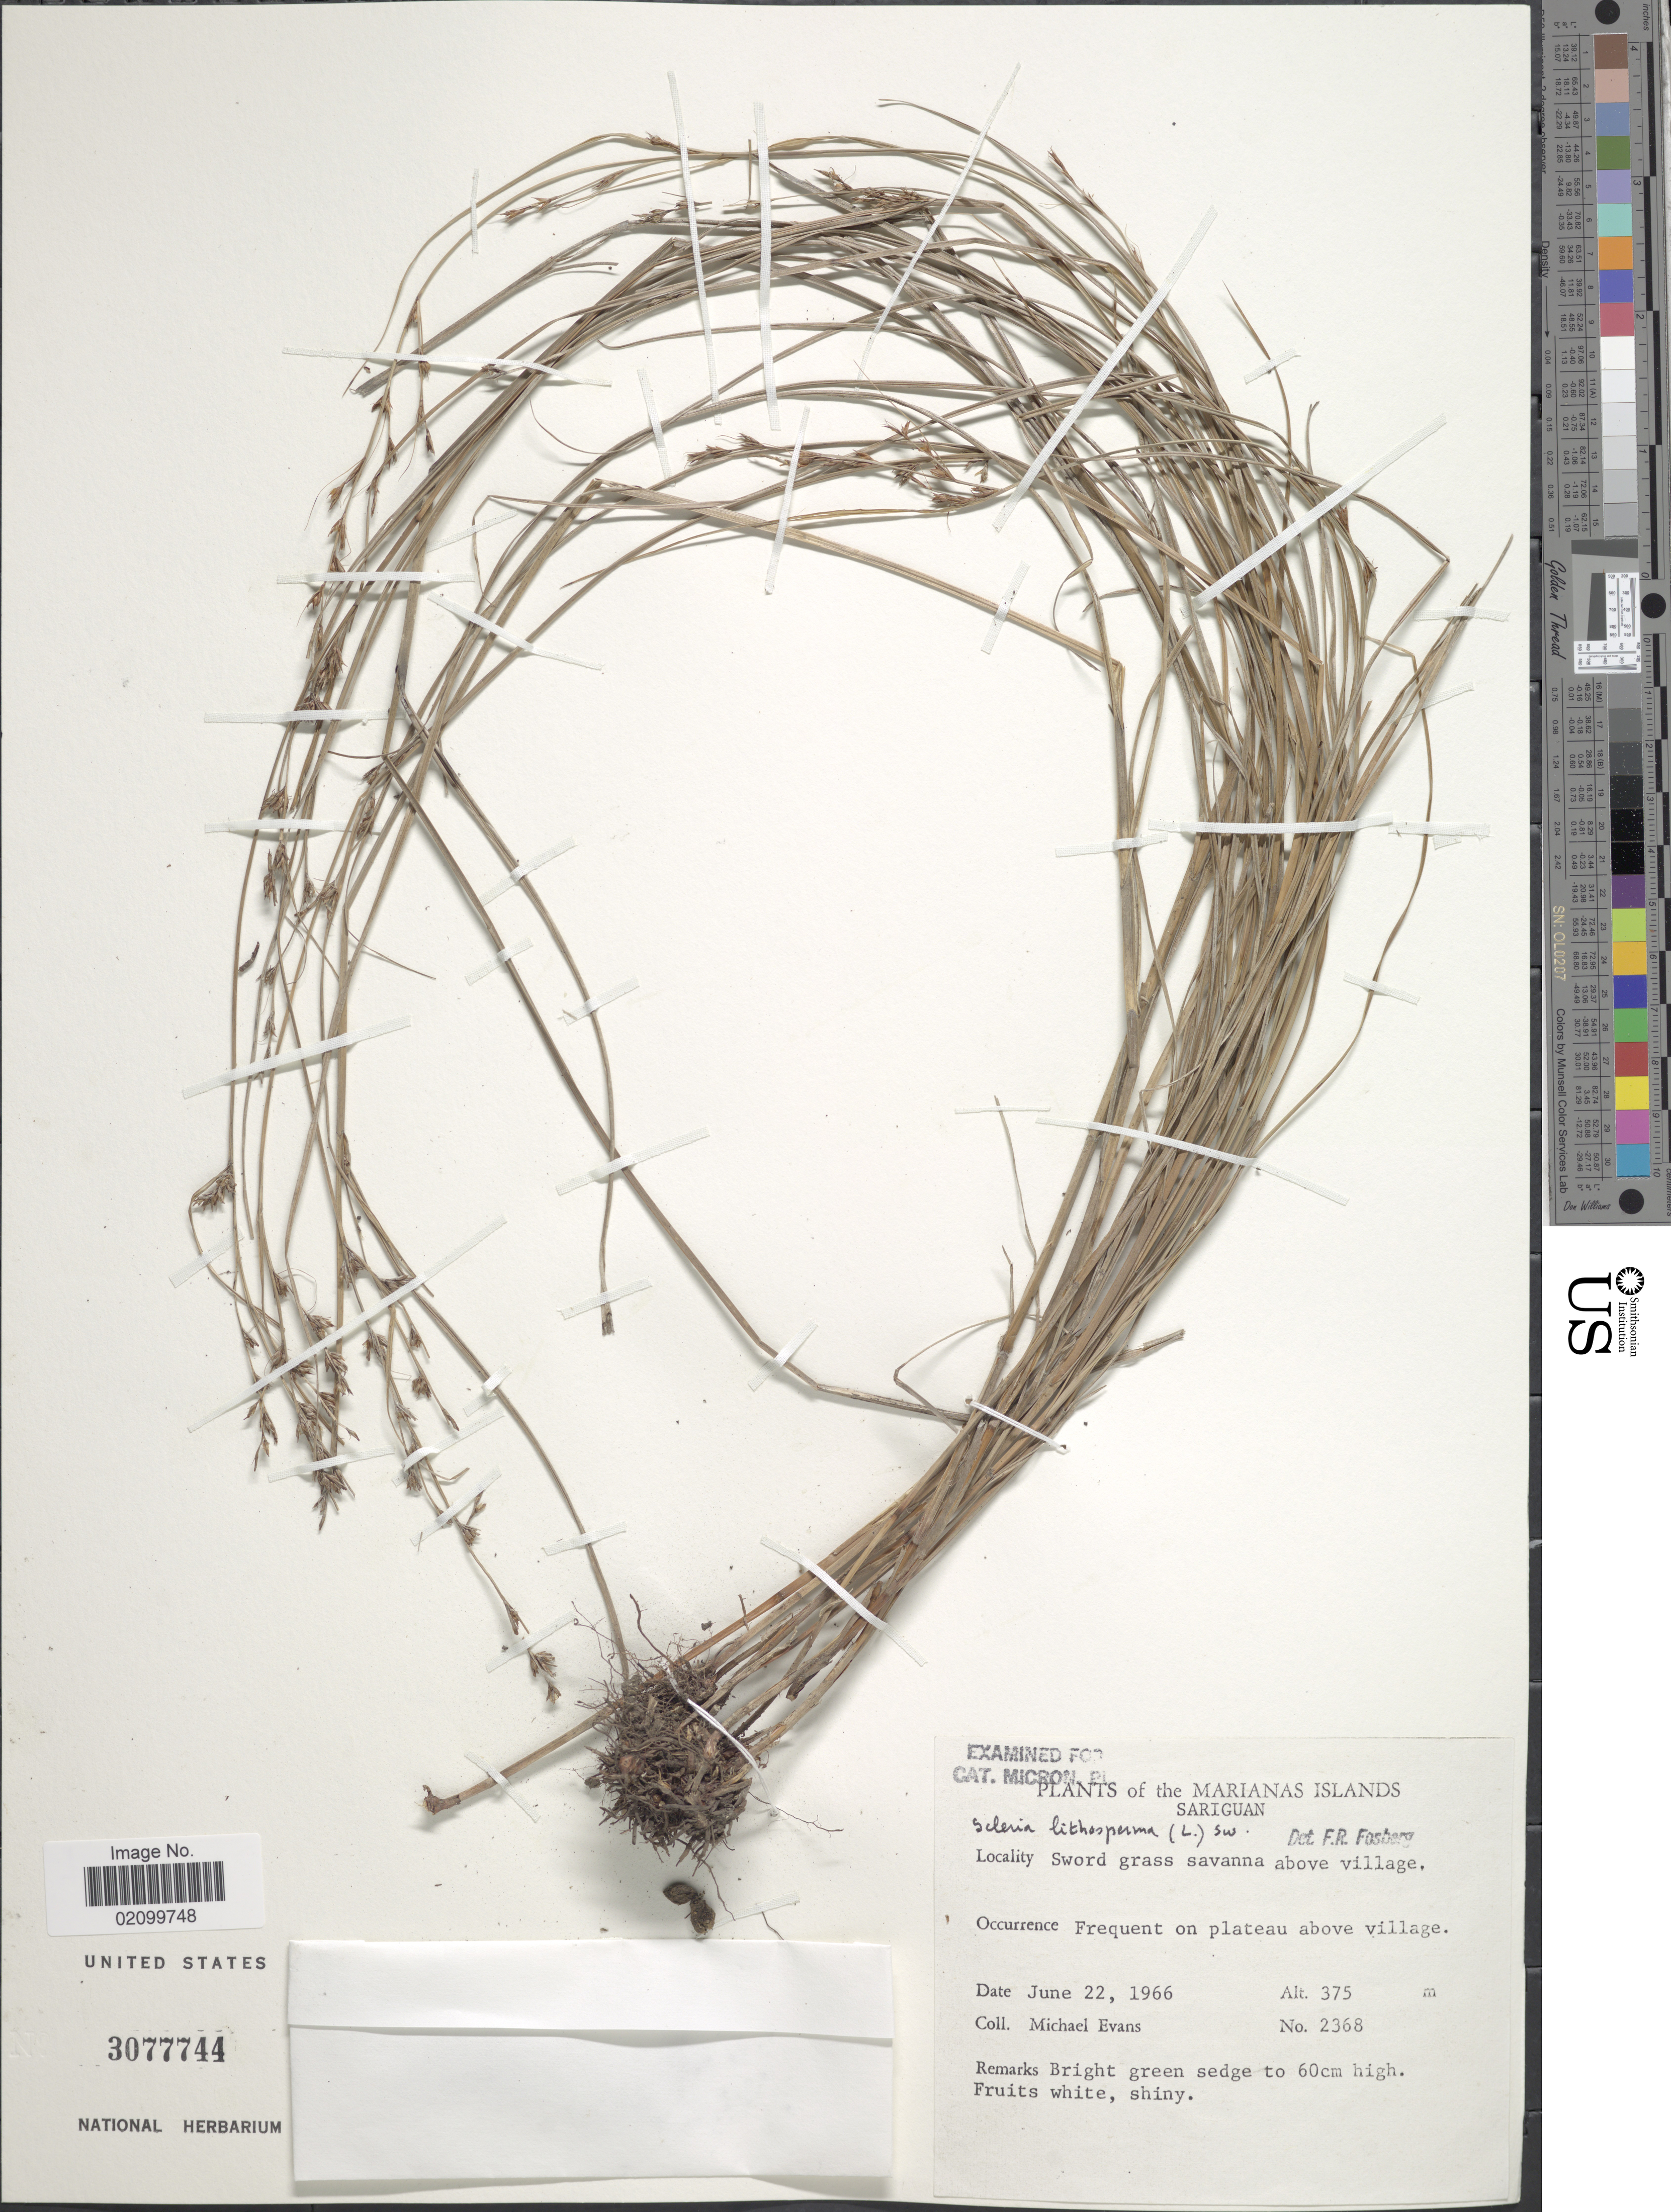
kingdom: Plantae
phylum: Tracheophyta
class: Liliopsida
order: Poales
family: Cyperaceae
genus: Scleria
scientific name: Scleria lithosperma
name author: (L.) Sw.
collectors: M. Evans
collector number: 2368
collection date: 1966-06-22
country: Northern Mariana Islands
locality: Sariguan. Sword grass savanna above village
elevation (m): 375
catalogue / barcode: US 3077744